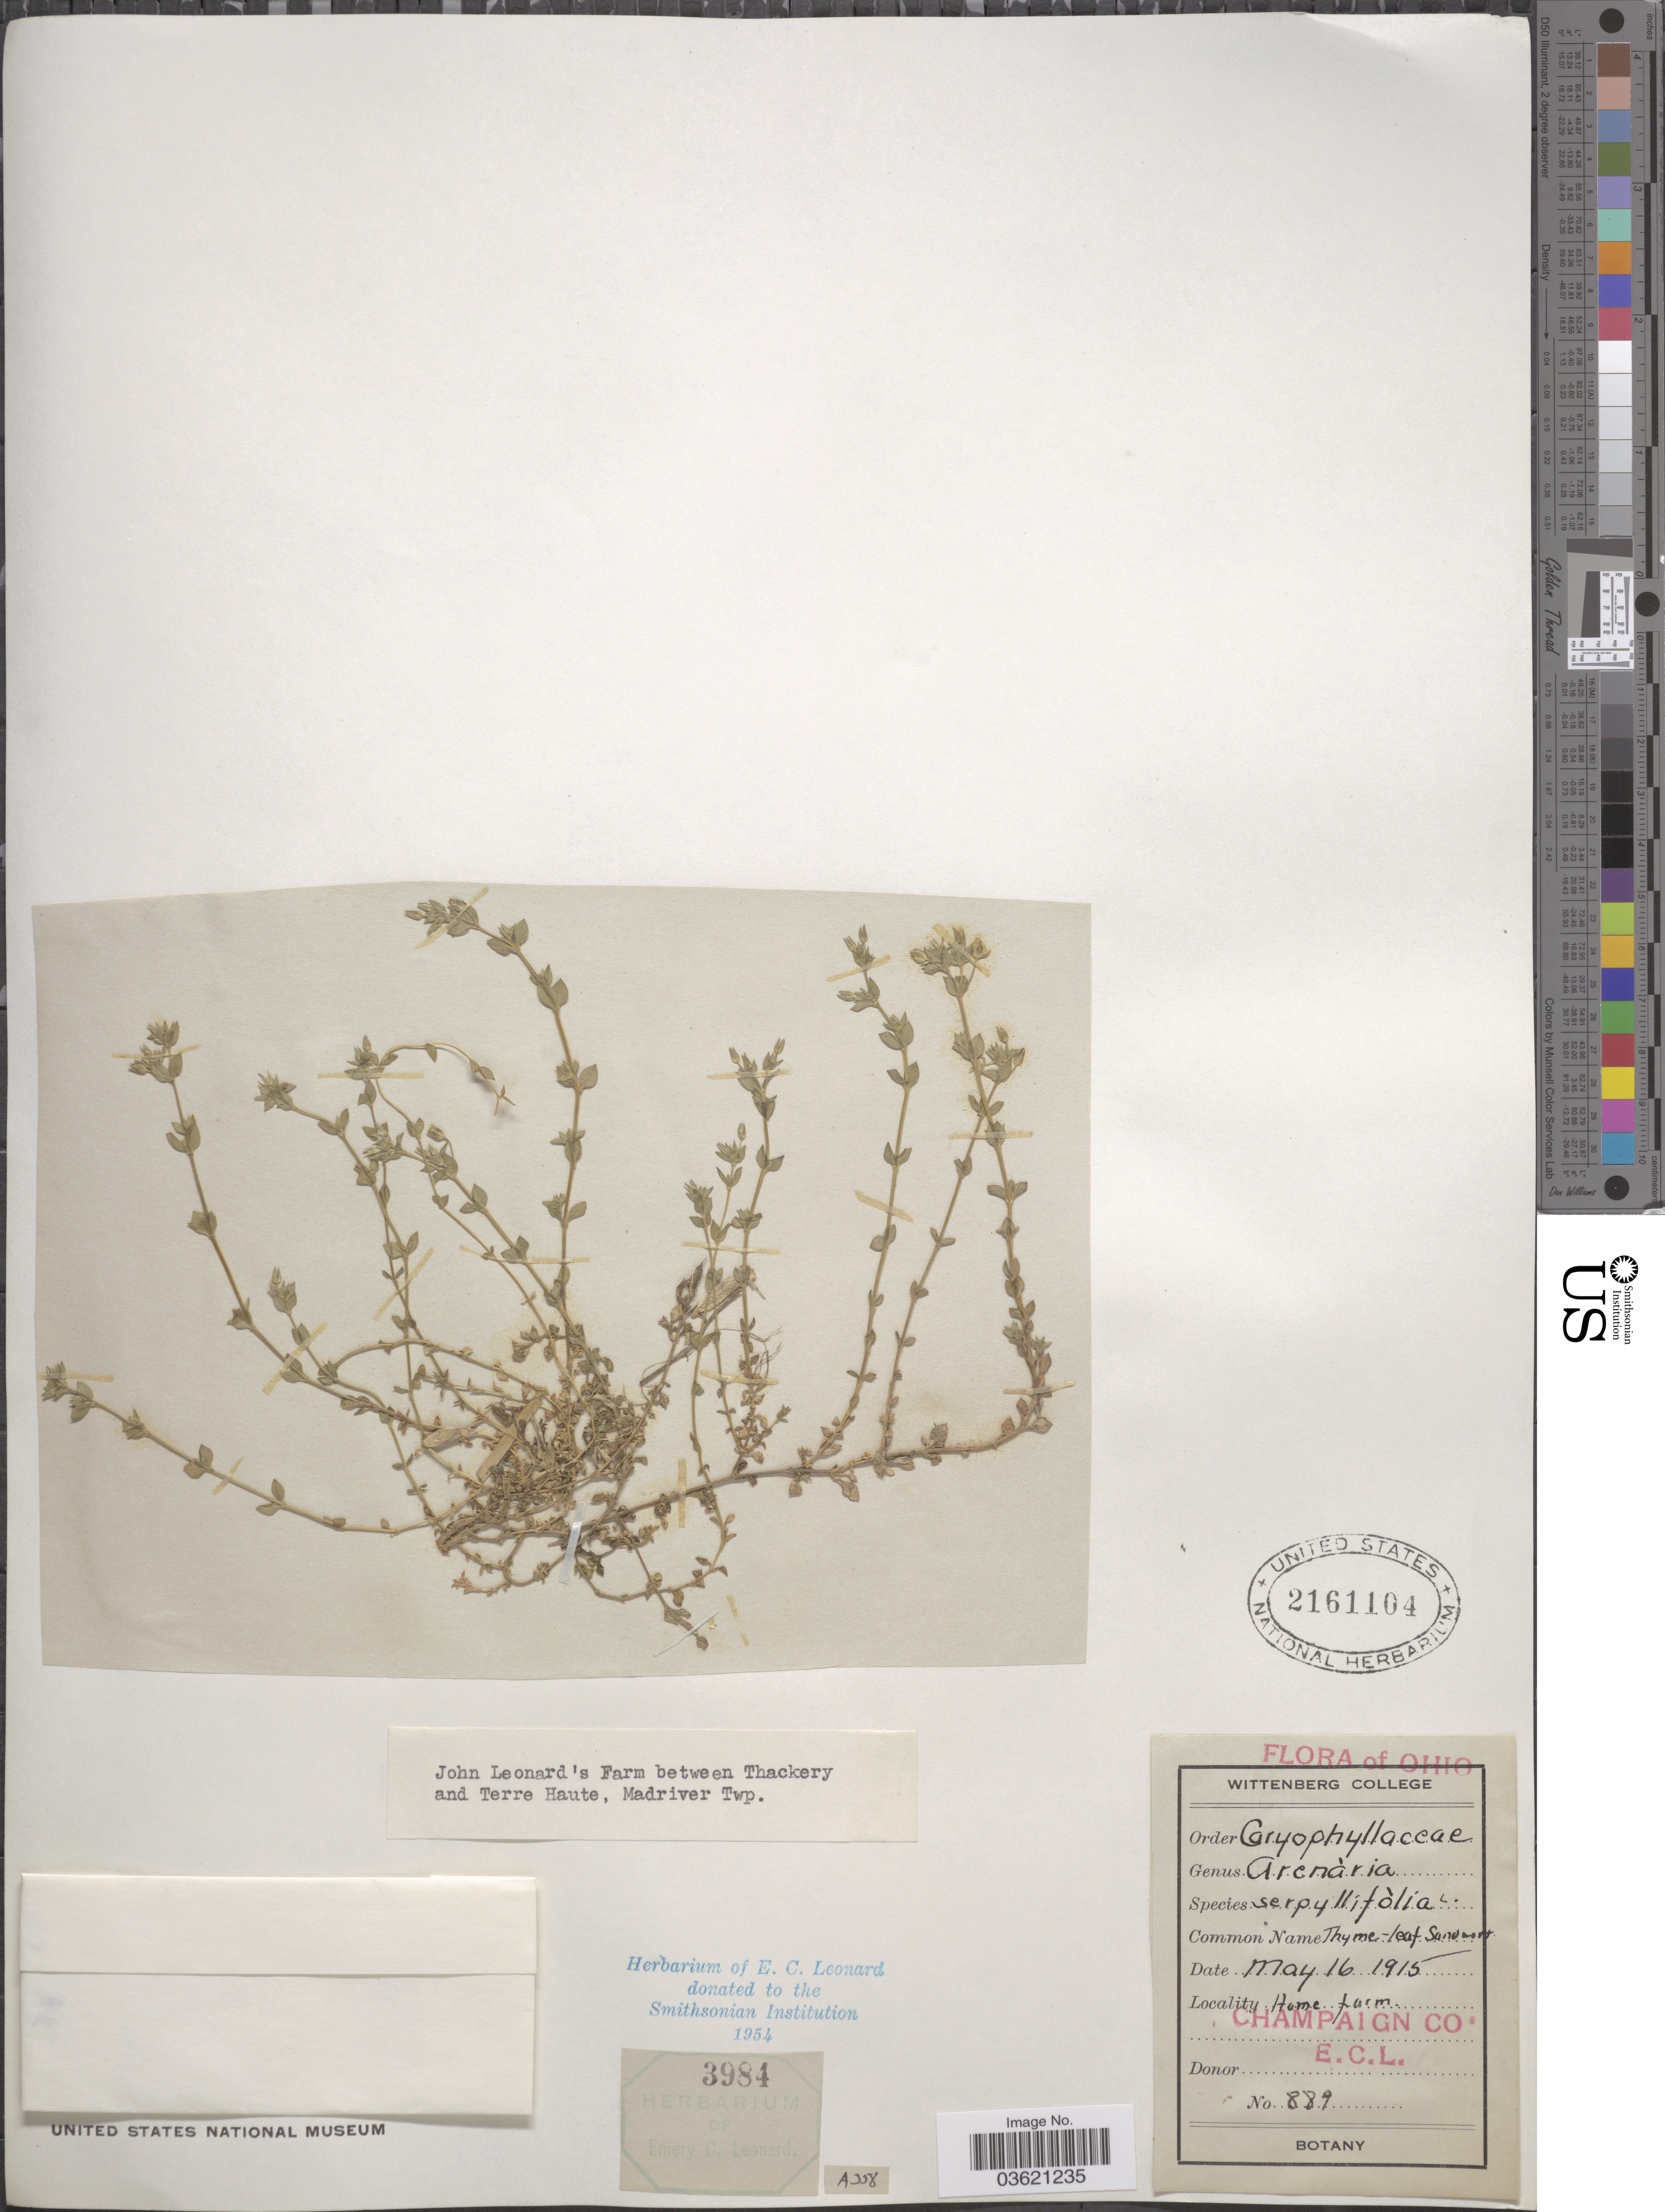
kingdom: Plantae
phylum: Tracheophyta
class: Magnoliopsida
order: Caryophyllales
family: Caryophyllaceae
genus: Arenaria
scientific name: Arenaria serpyllifolia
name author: L.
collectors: E. C. Leonard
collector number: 889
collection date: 1915-05-16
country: United States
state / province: Ohio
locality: Home farm. Champaign Co.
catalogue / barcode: US 2161104